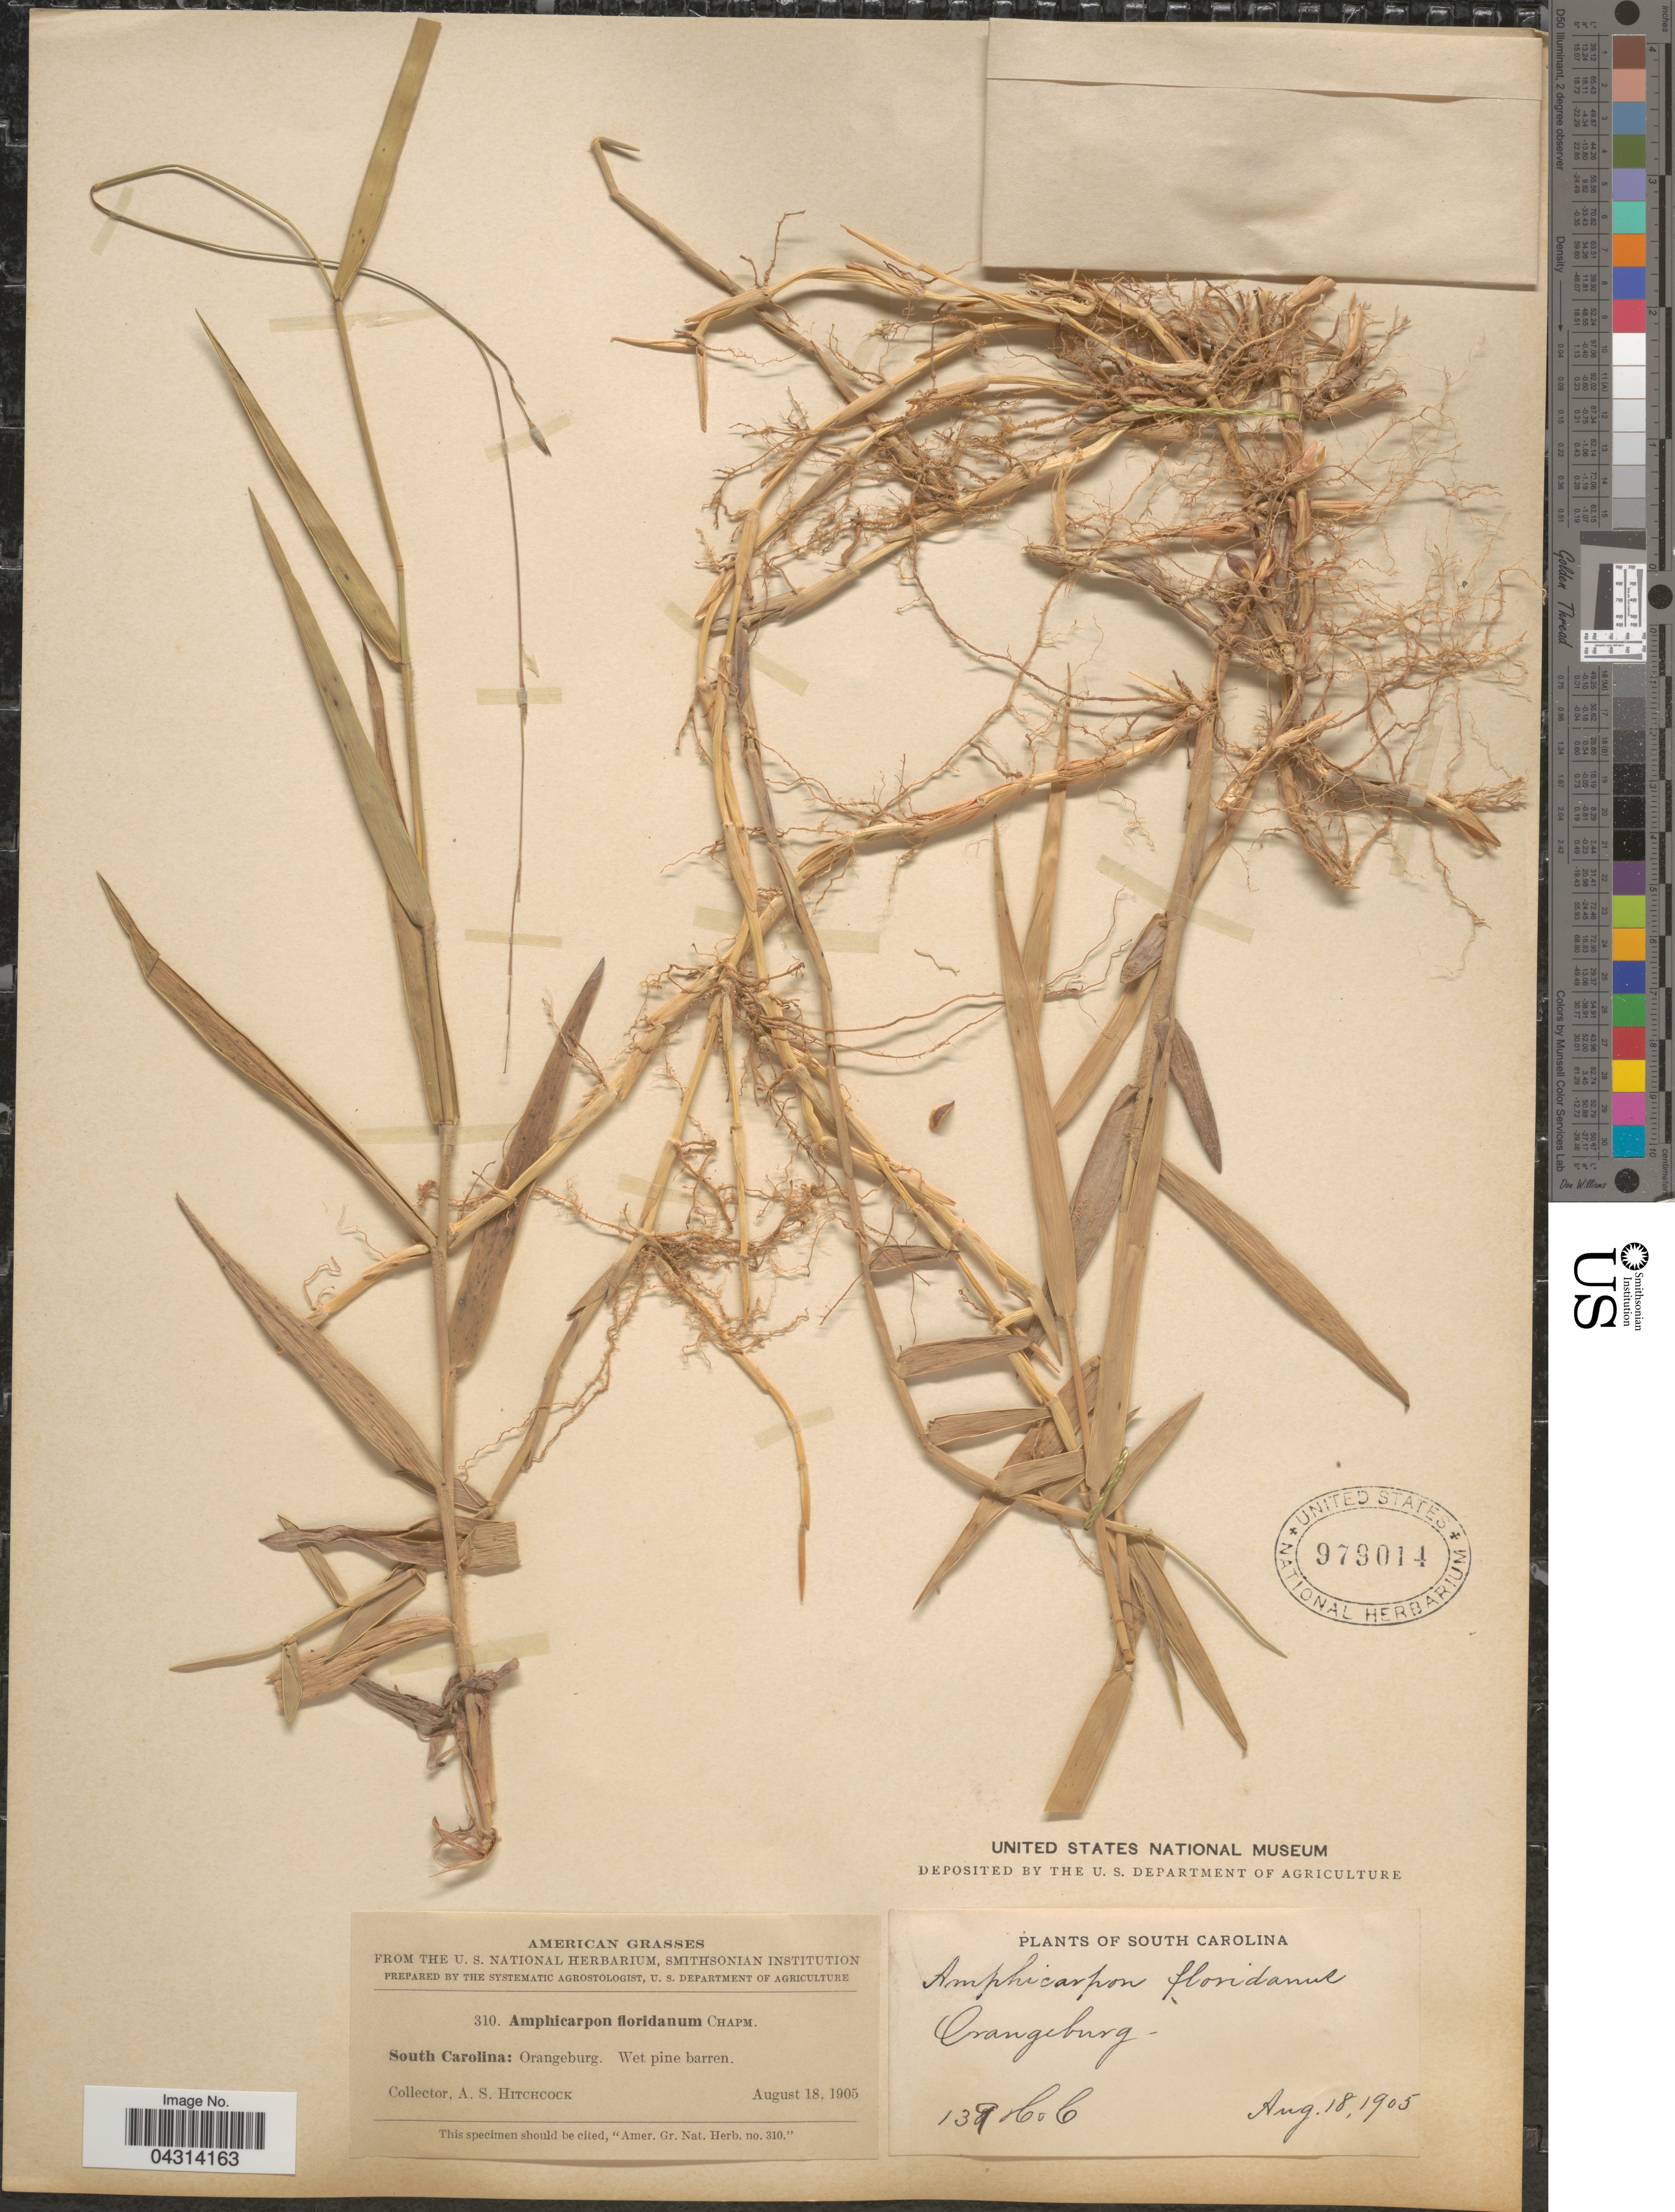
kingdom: Plantae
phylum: Tracheophyta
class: Liliopsida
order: Poales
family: Poaceae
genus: Amphicarpum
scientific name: Amphicarpum muhlenbergianum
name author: (Schult.) Hitchc.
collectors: A. S. Hitchcock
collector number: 139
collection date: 1905-08-18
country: United States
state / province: South Carolina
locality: Orangeburg.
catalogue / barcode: US 979014